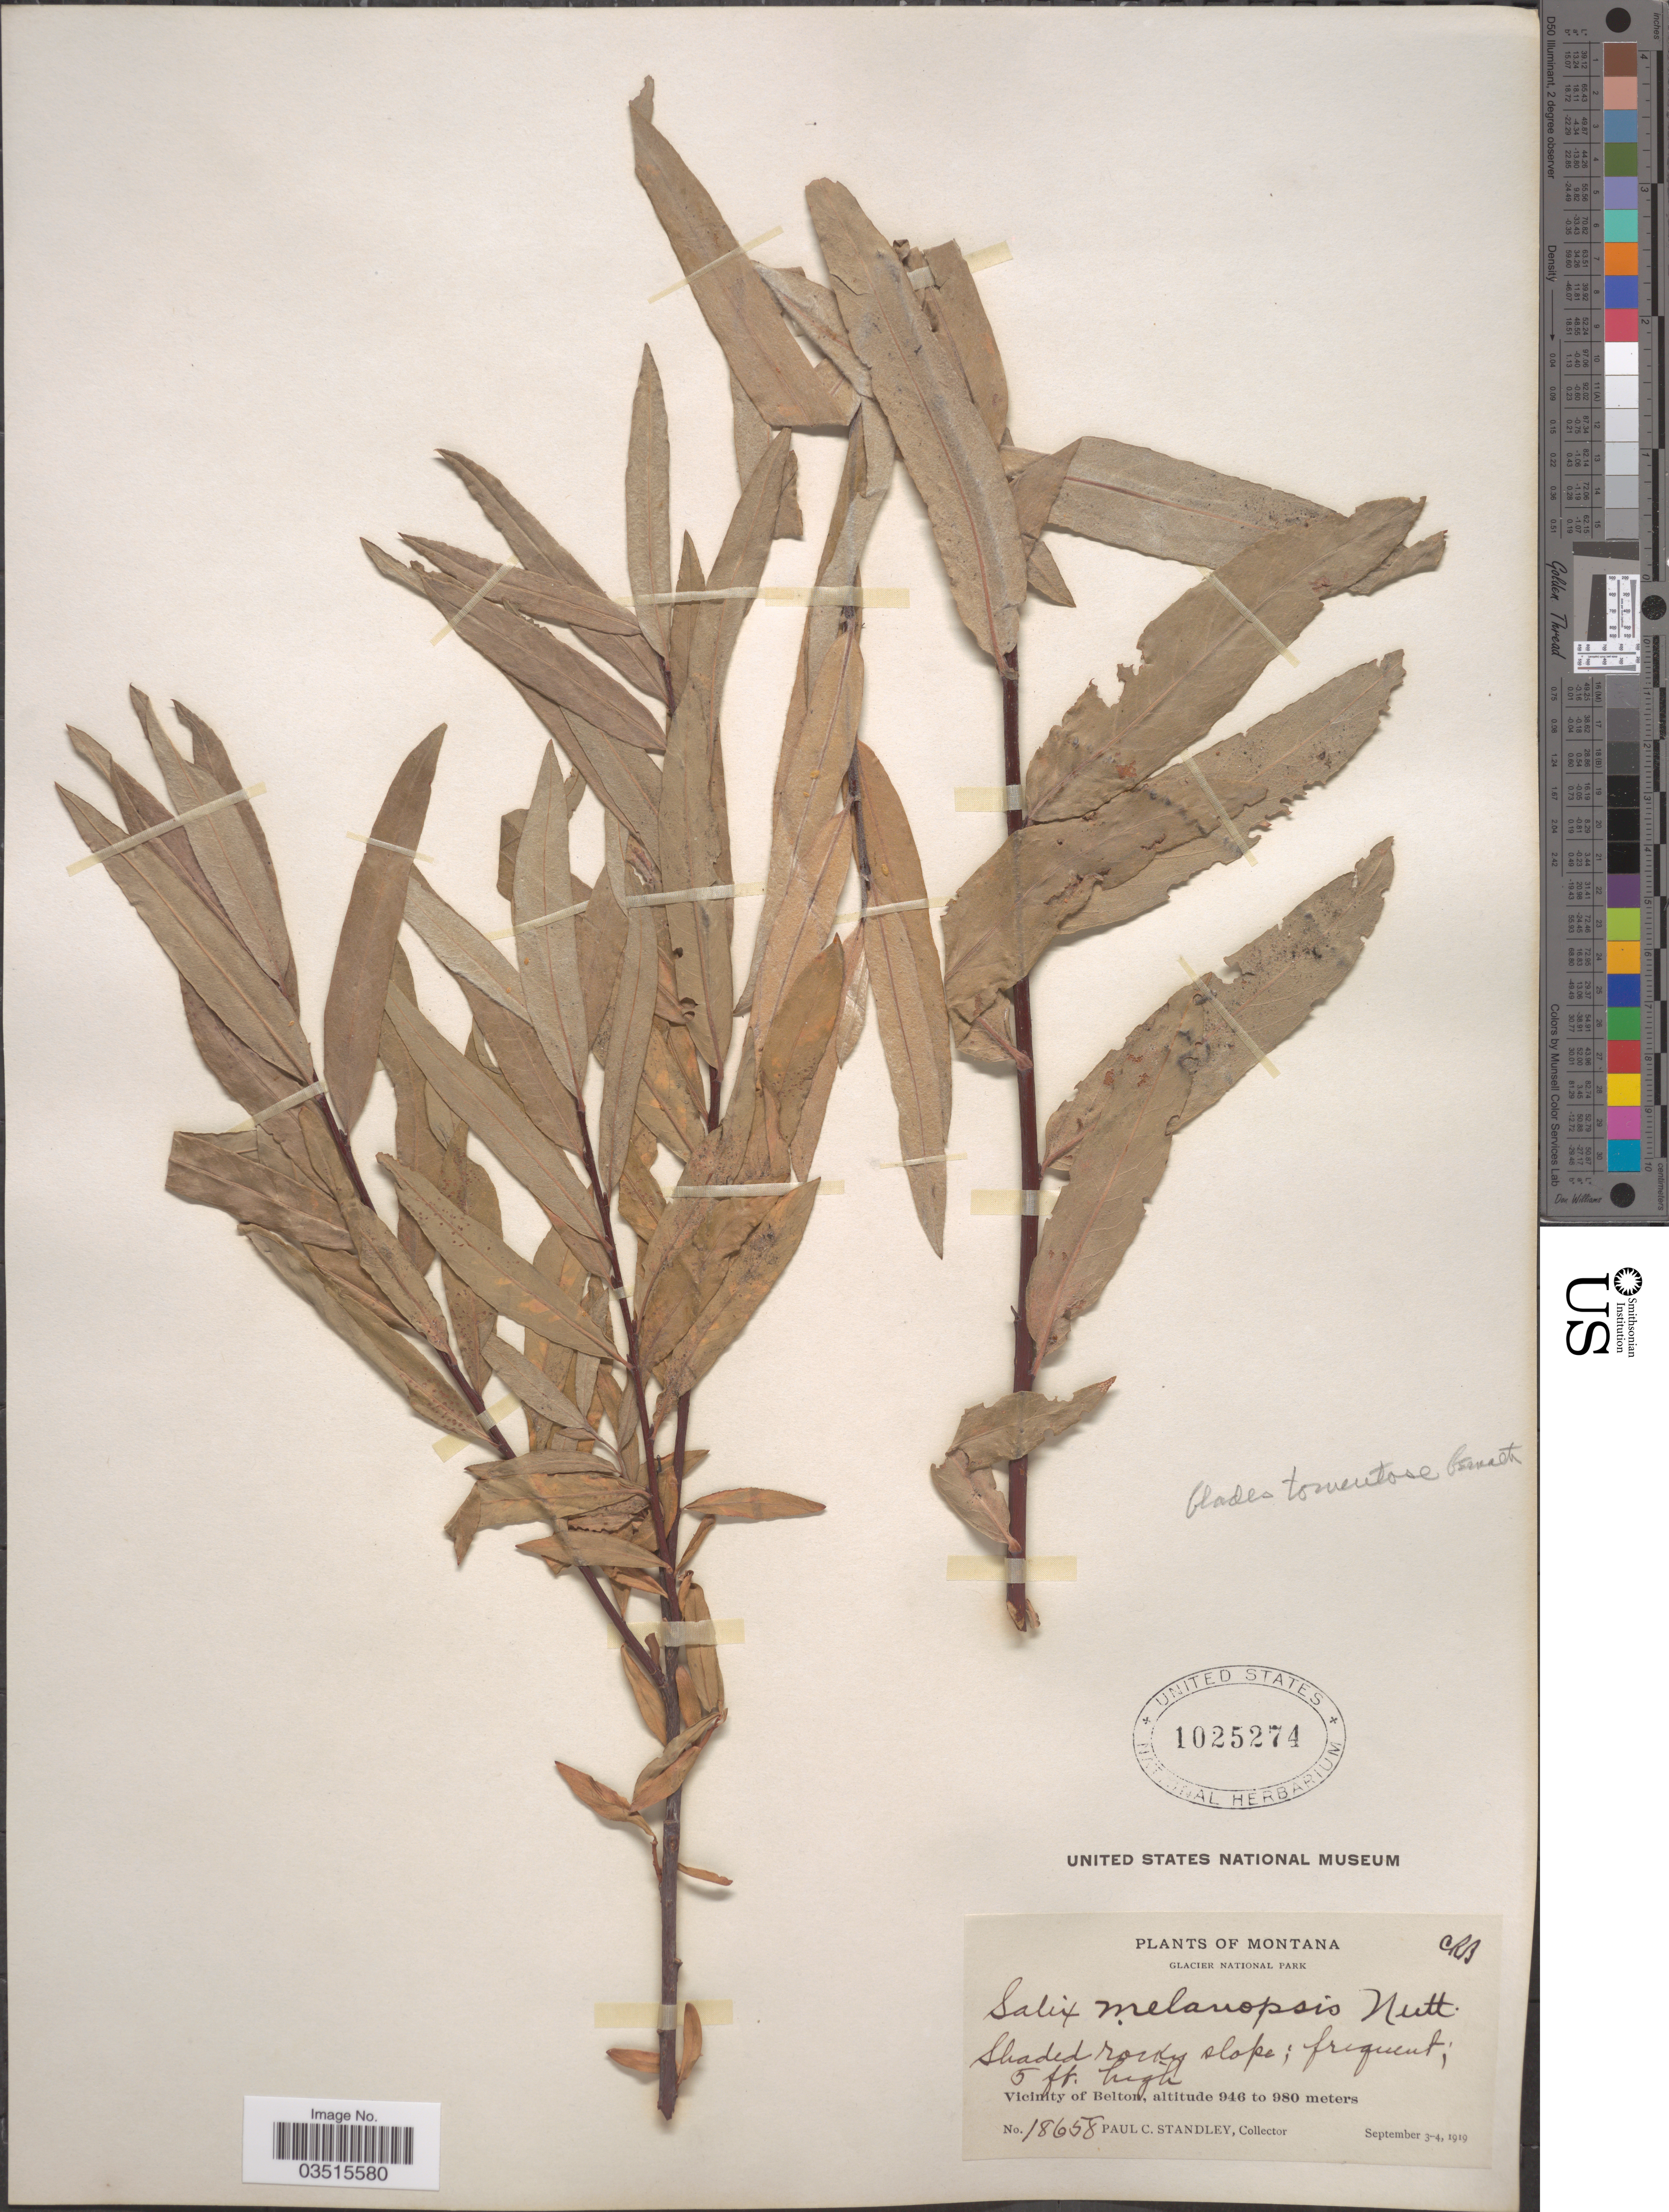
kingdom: Plantae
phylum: Tracheophyta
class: Magnoliopsida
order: Malpighiales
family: Salicaceae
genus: Salix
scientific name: Salix melanopsis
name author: Nutt.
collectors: P. C. Standley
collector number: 18658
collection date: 1919-09-03/1919-09-04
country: United States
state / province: Montana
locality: Glacier National Park. Vicinityof Belton.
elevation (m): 946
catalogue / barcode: US 1025274